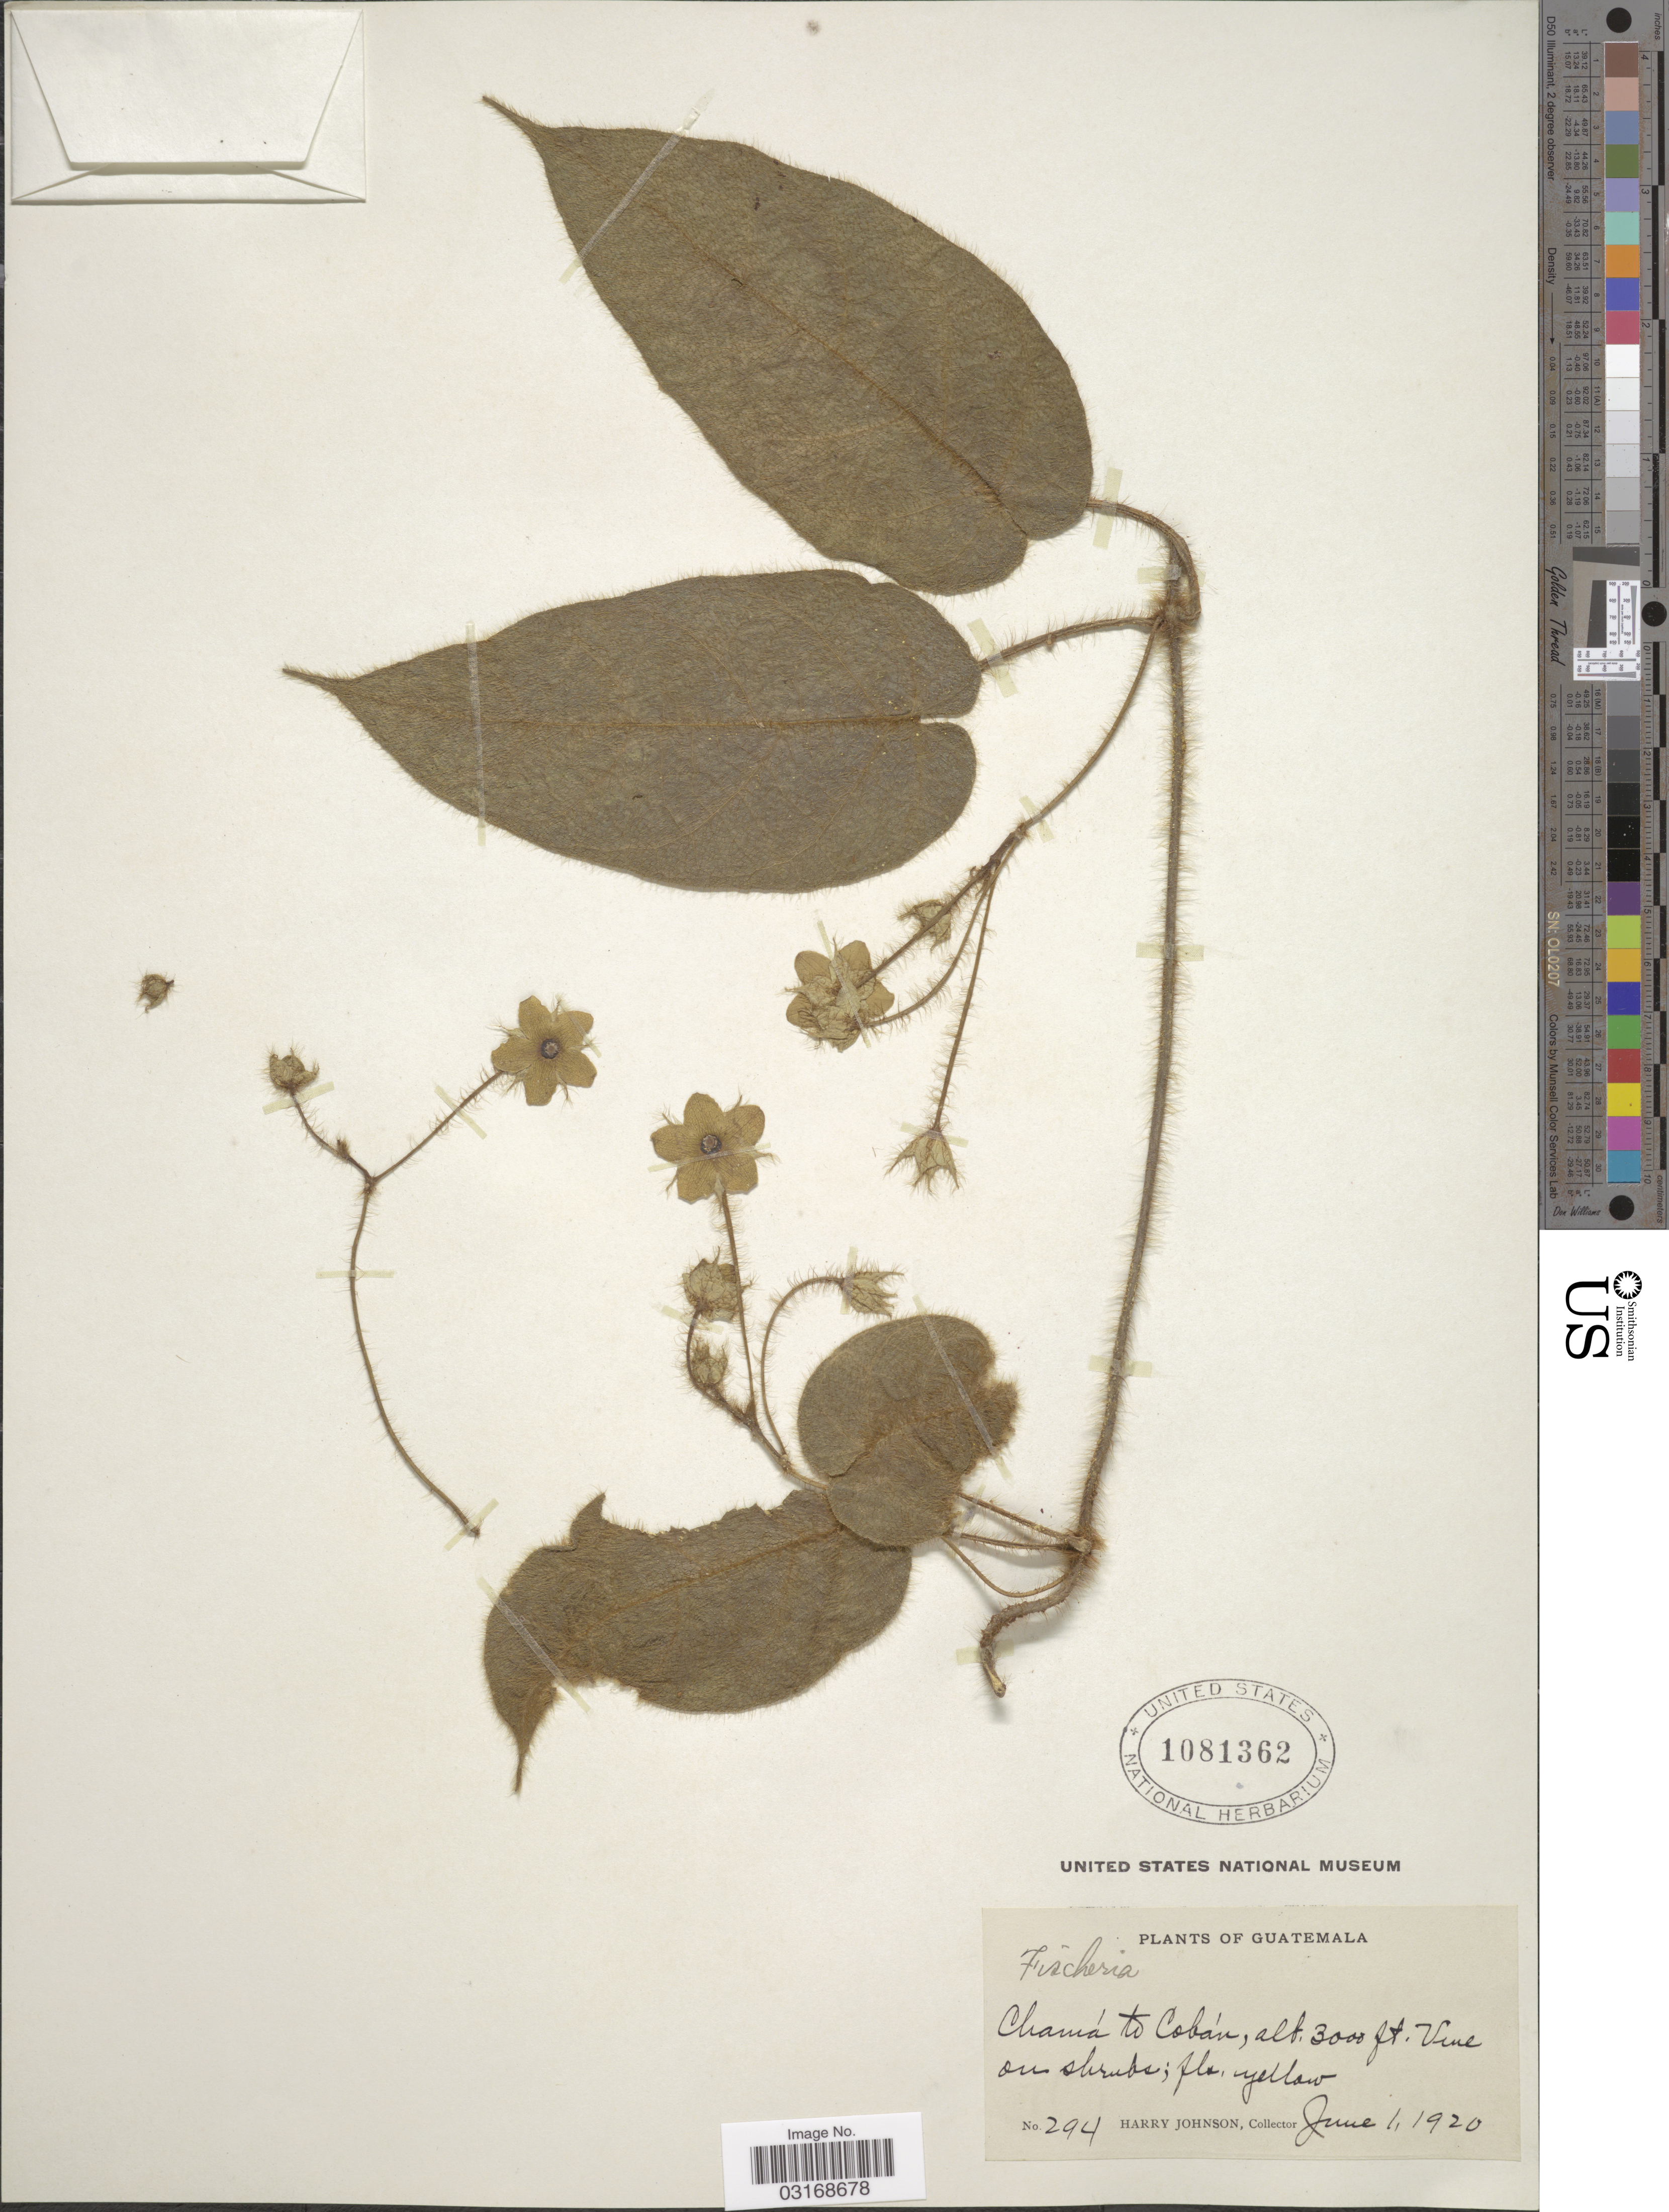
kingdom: Plantae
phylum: Tracheophyta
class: Magnoliopsida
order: Gentianales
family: Apocynaceae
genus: Matelea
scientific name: Matelea guatemalensis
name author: (K. Schum.) Woodson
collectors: H. Johnson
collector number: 294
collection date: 1920-06-01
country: Guatemala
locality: Chamá to Cobán.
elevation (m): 914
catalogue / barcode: US 1081362